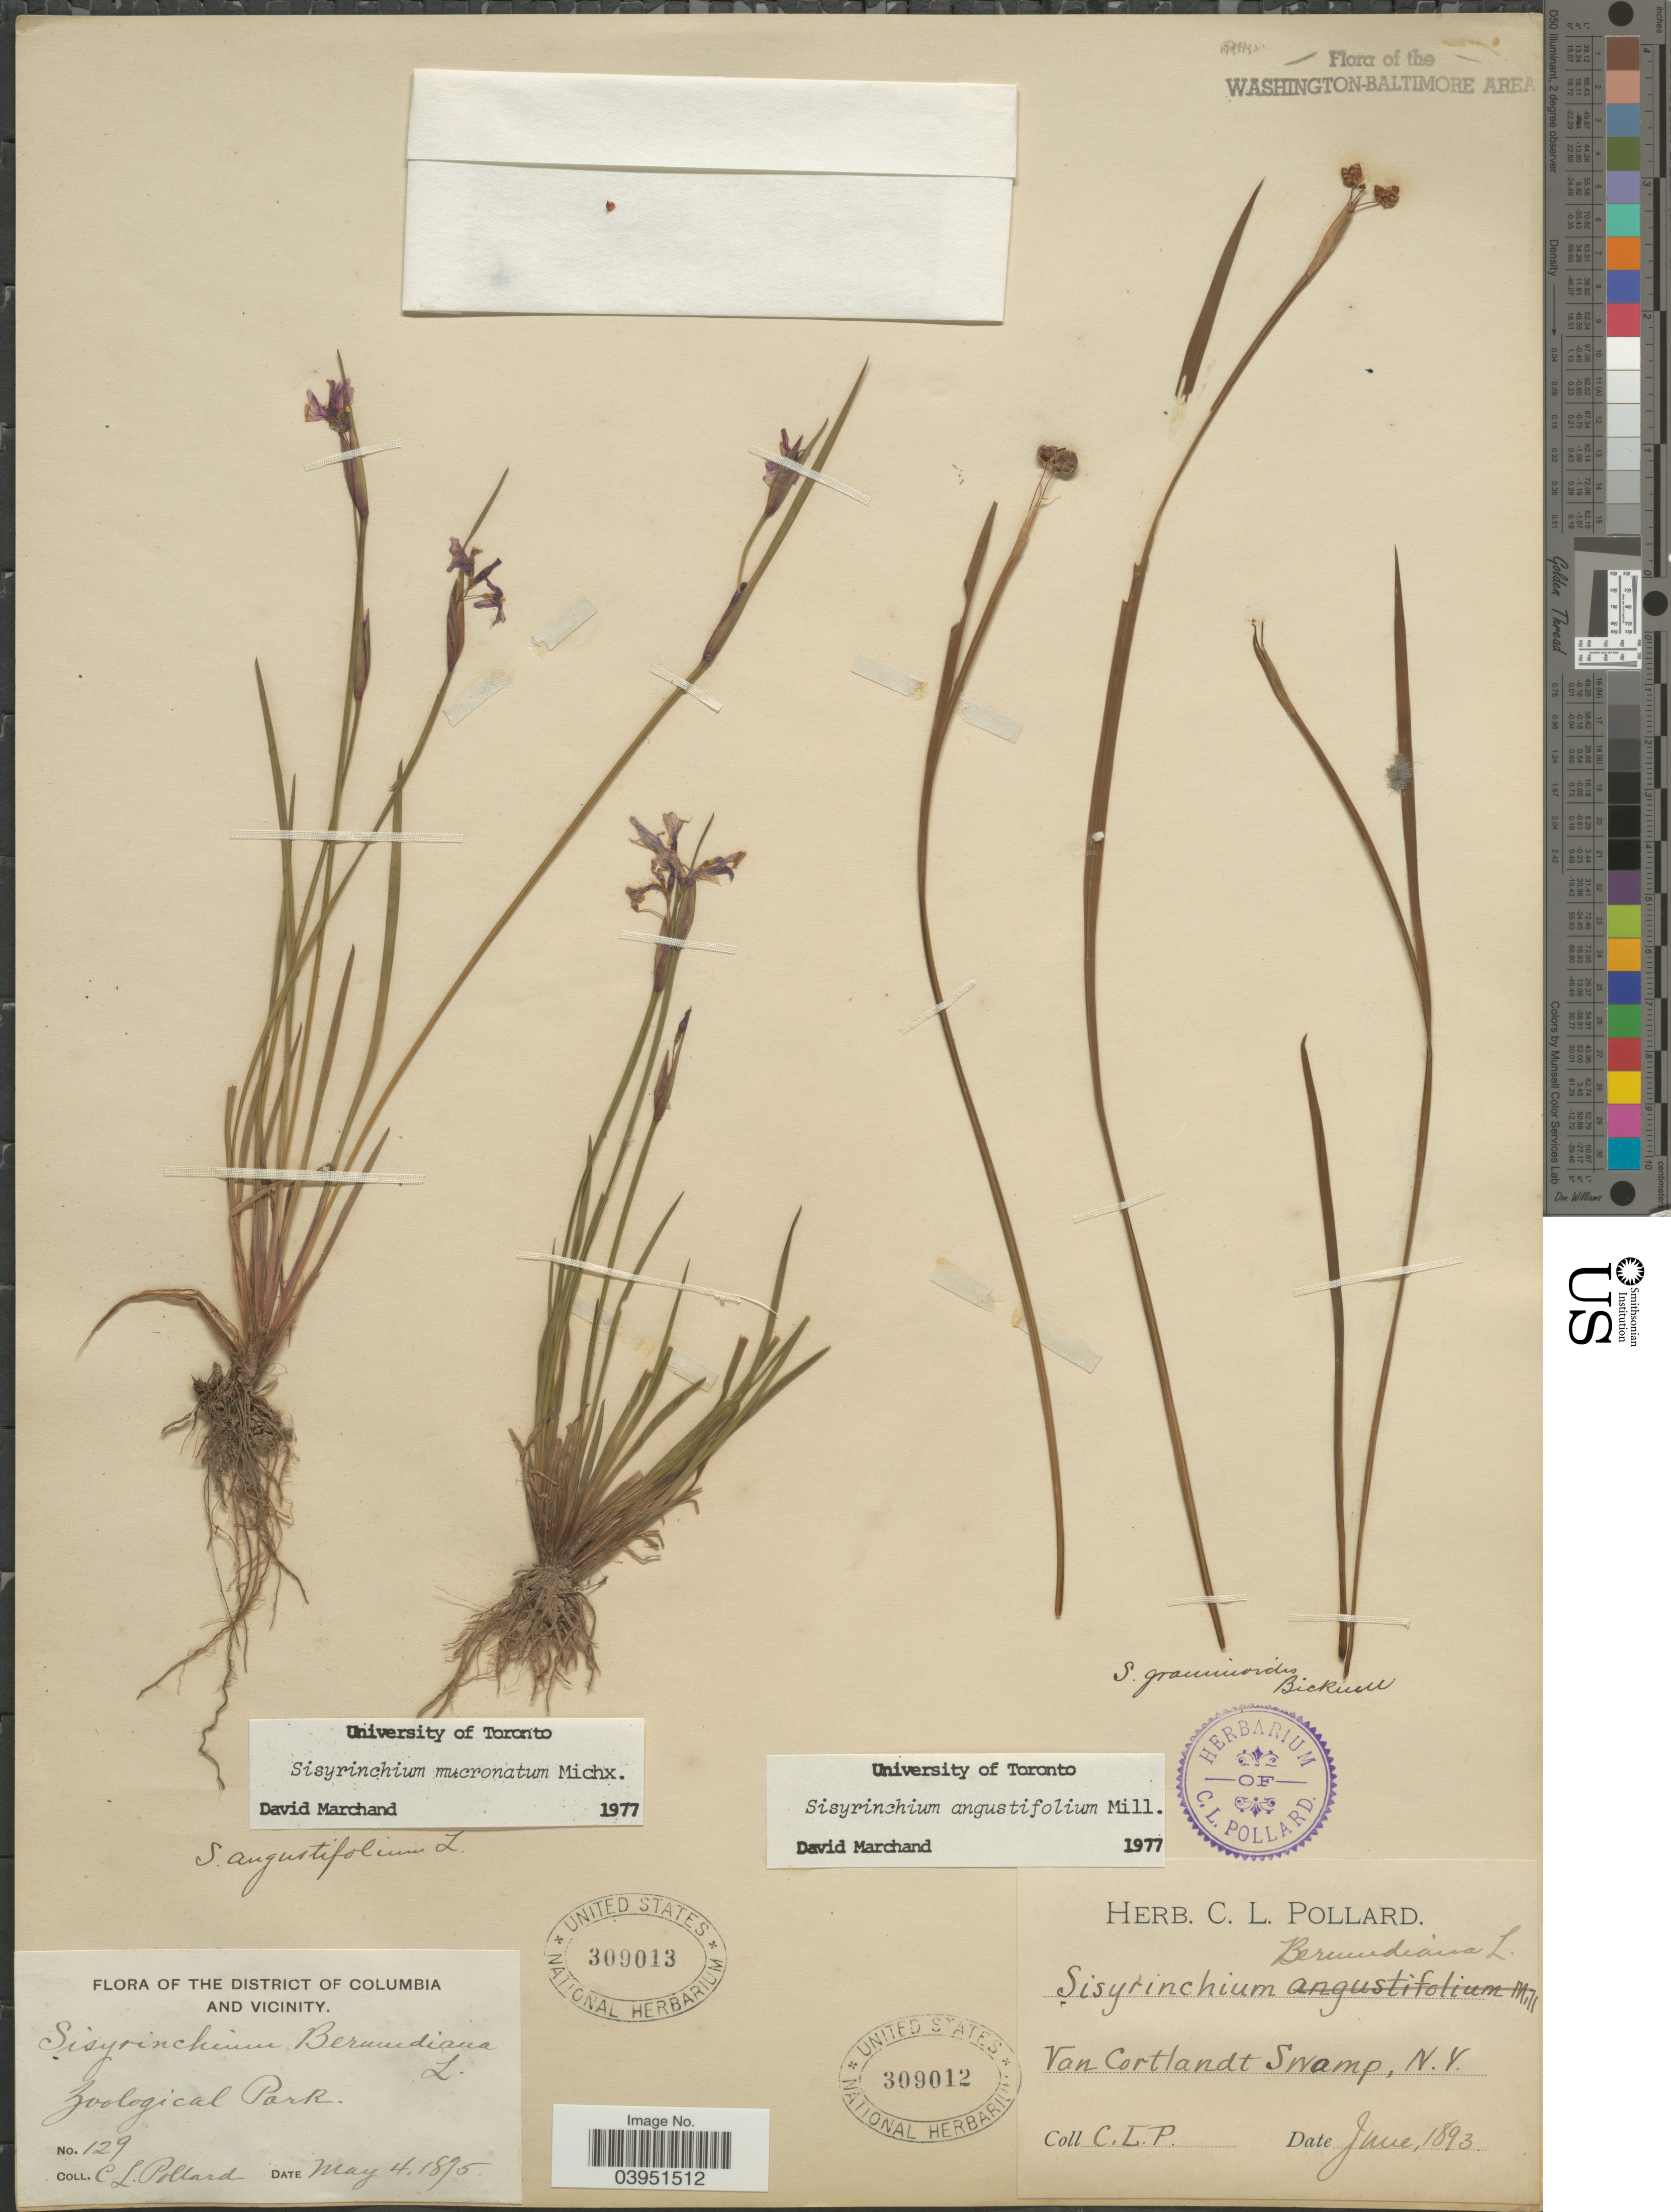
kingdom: Plantae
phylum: Tracheophyta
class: Liliopsida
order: Asparagales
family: Iridaceae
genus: Sisyrinchium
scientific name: Sisyrinchium mucronatum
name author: Michx.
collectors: C. L. Pollard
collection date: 1893-06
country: United States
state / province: New York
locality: Van Cortlandt Swamp.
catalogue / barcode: US 309012